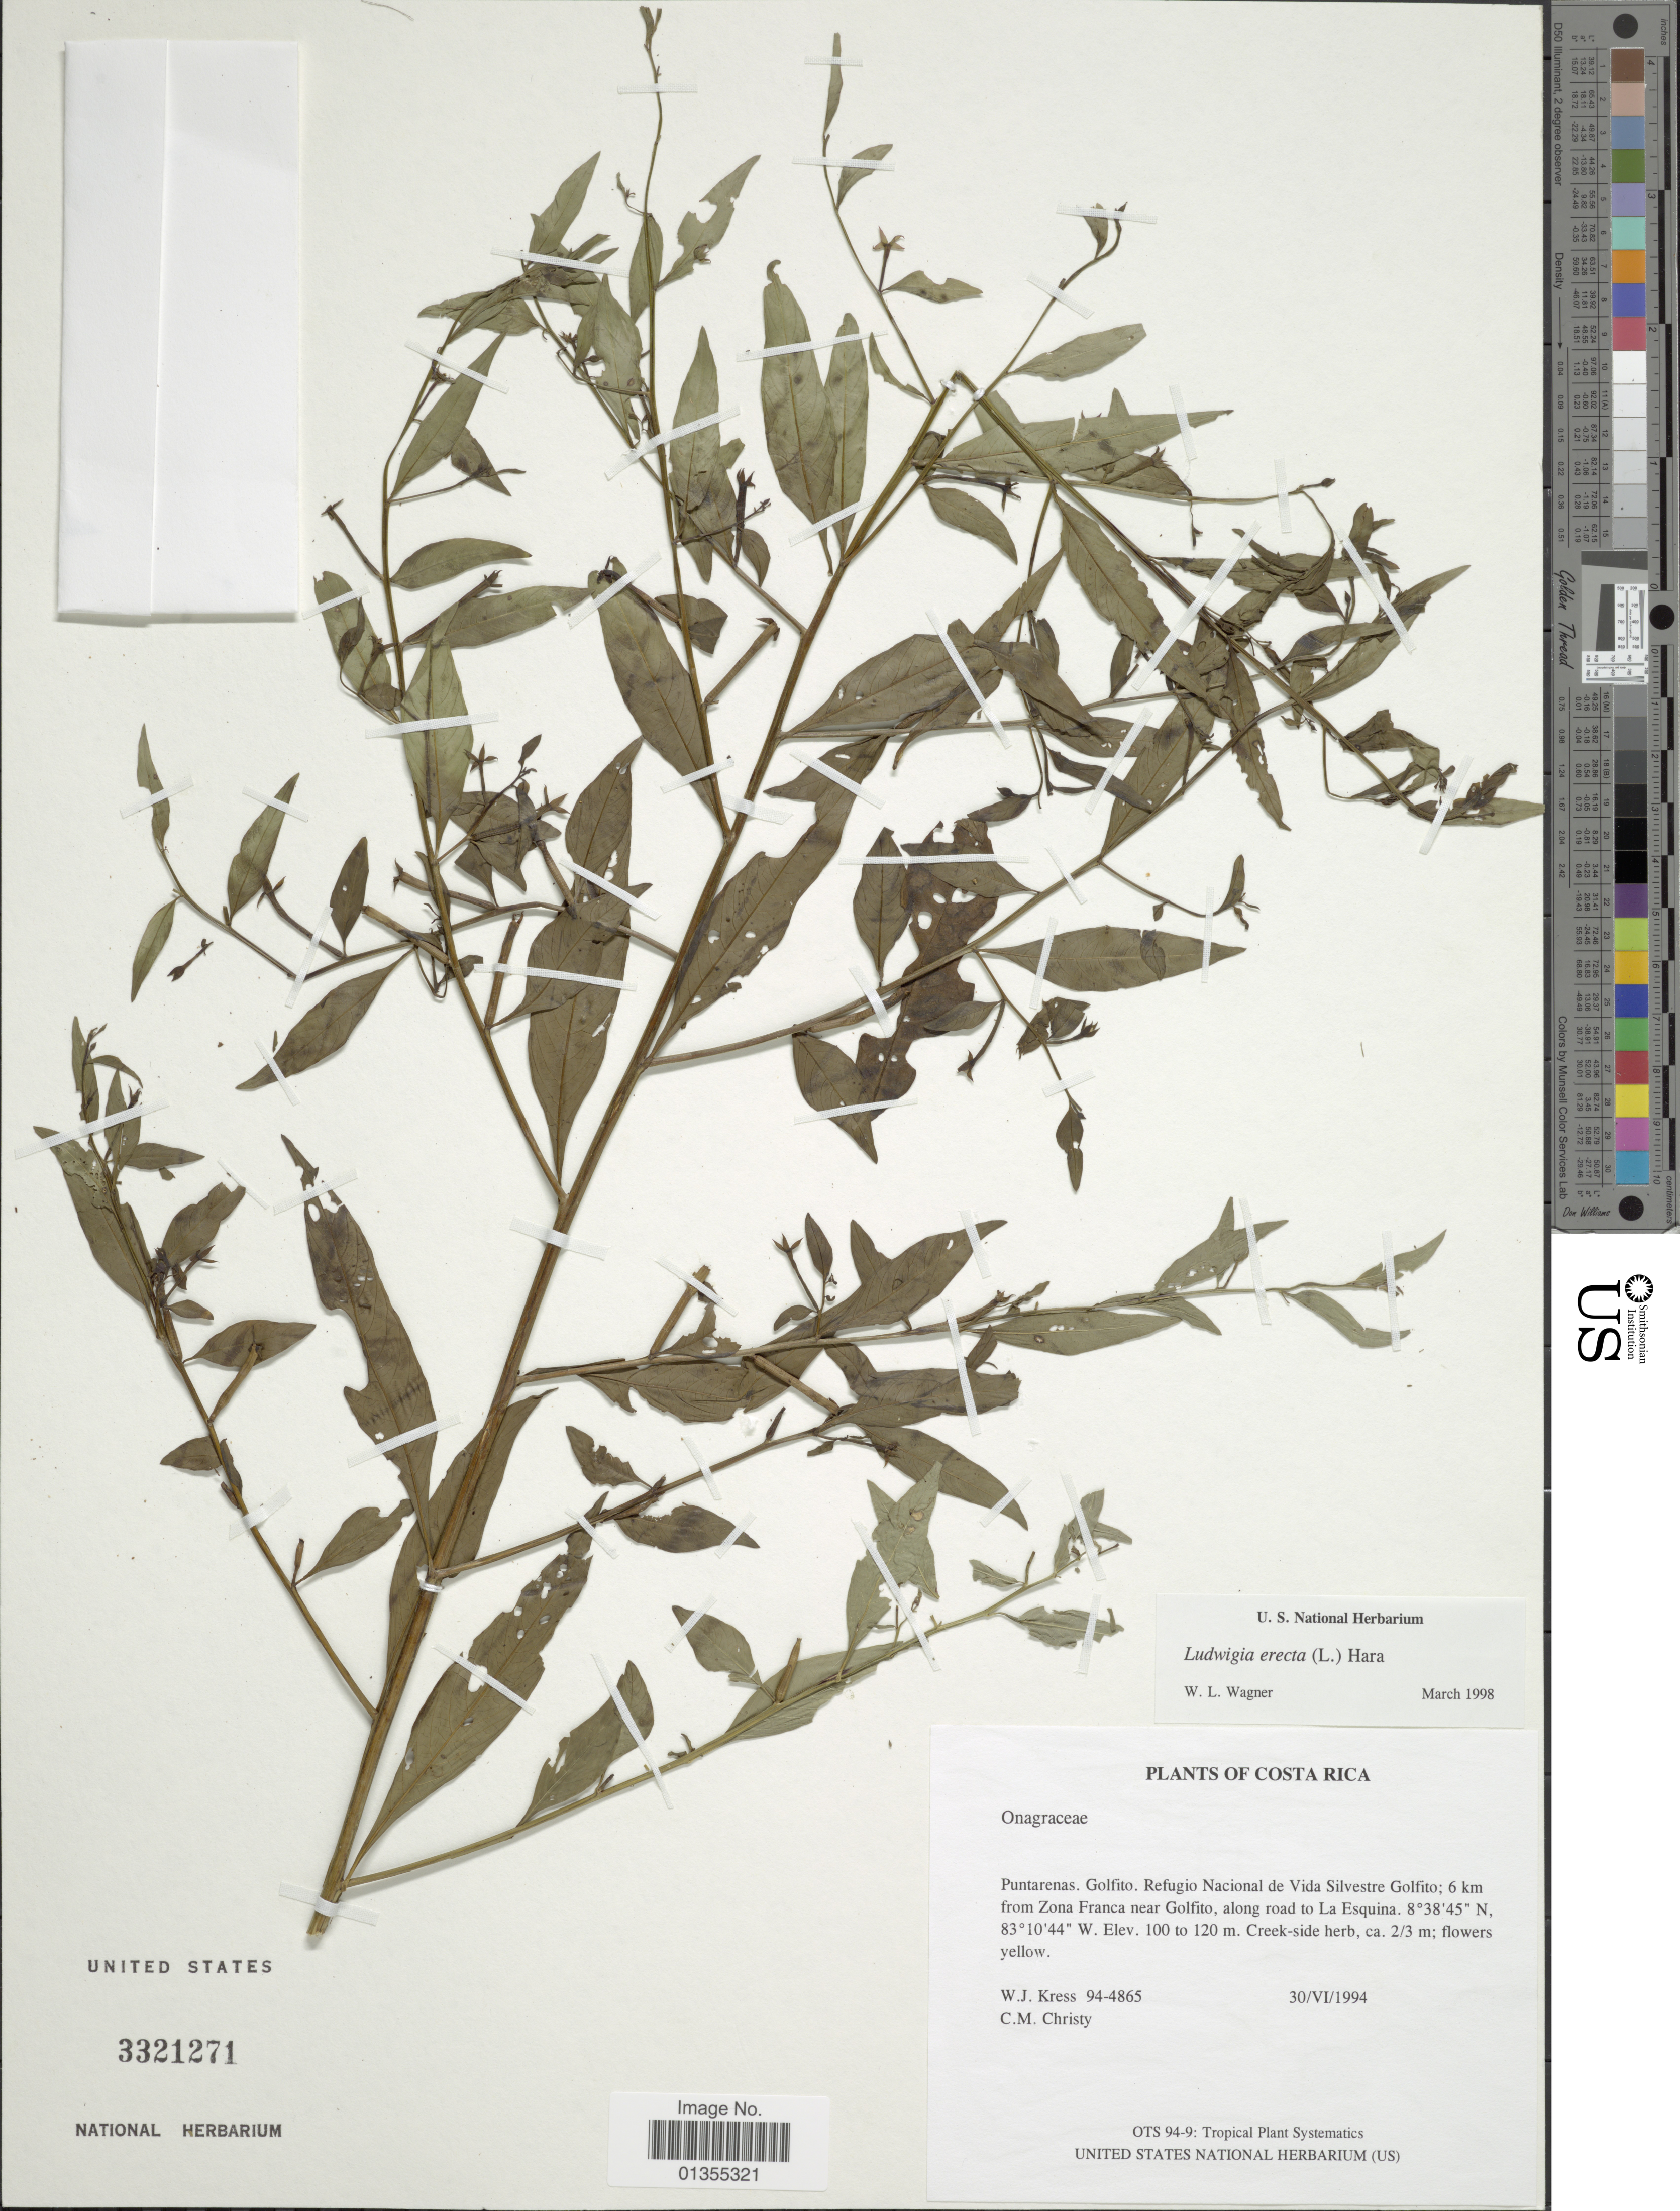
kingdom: Plantae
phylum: Tracheophyta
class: Magnoliopsida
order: Myrtales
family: Onagraceae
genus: Ludwigia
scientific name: Ludwigia erecta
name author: (L.) H. Hara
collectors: W. J. Kress & C. M. Christy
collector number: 94-4865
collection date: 1994-06-30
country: Costa Rica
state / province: Puntarenas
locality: Golfito. Refugio Nacional de Vida Silvestre Golfito; 6 km from Zona Franca near Golfito, along road to La Esquina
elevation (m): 100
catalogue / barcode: US 3321271